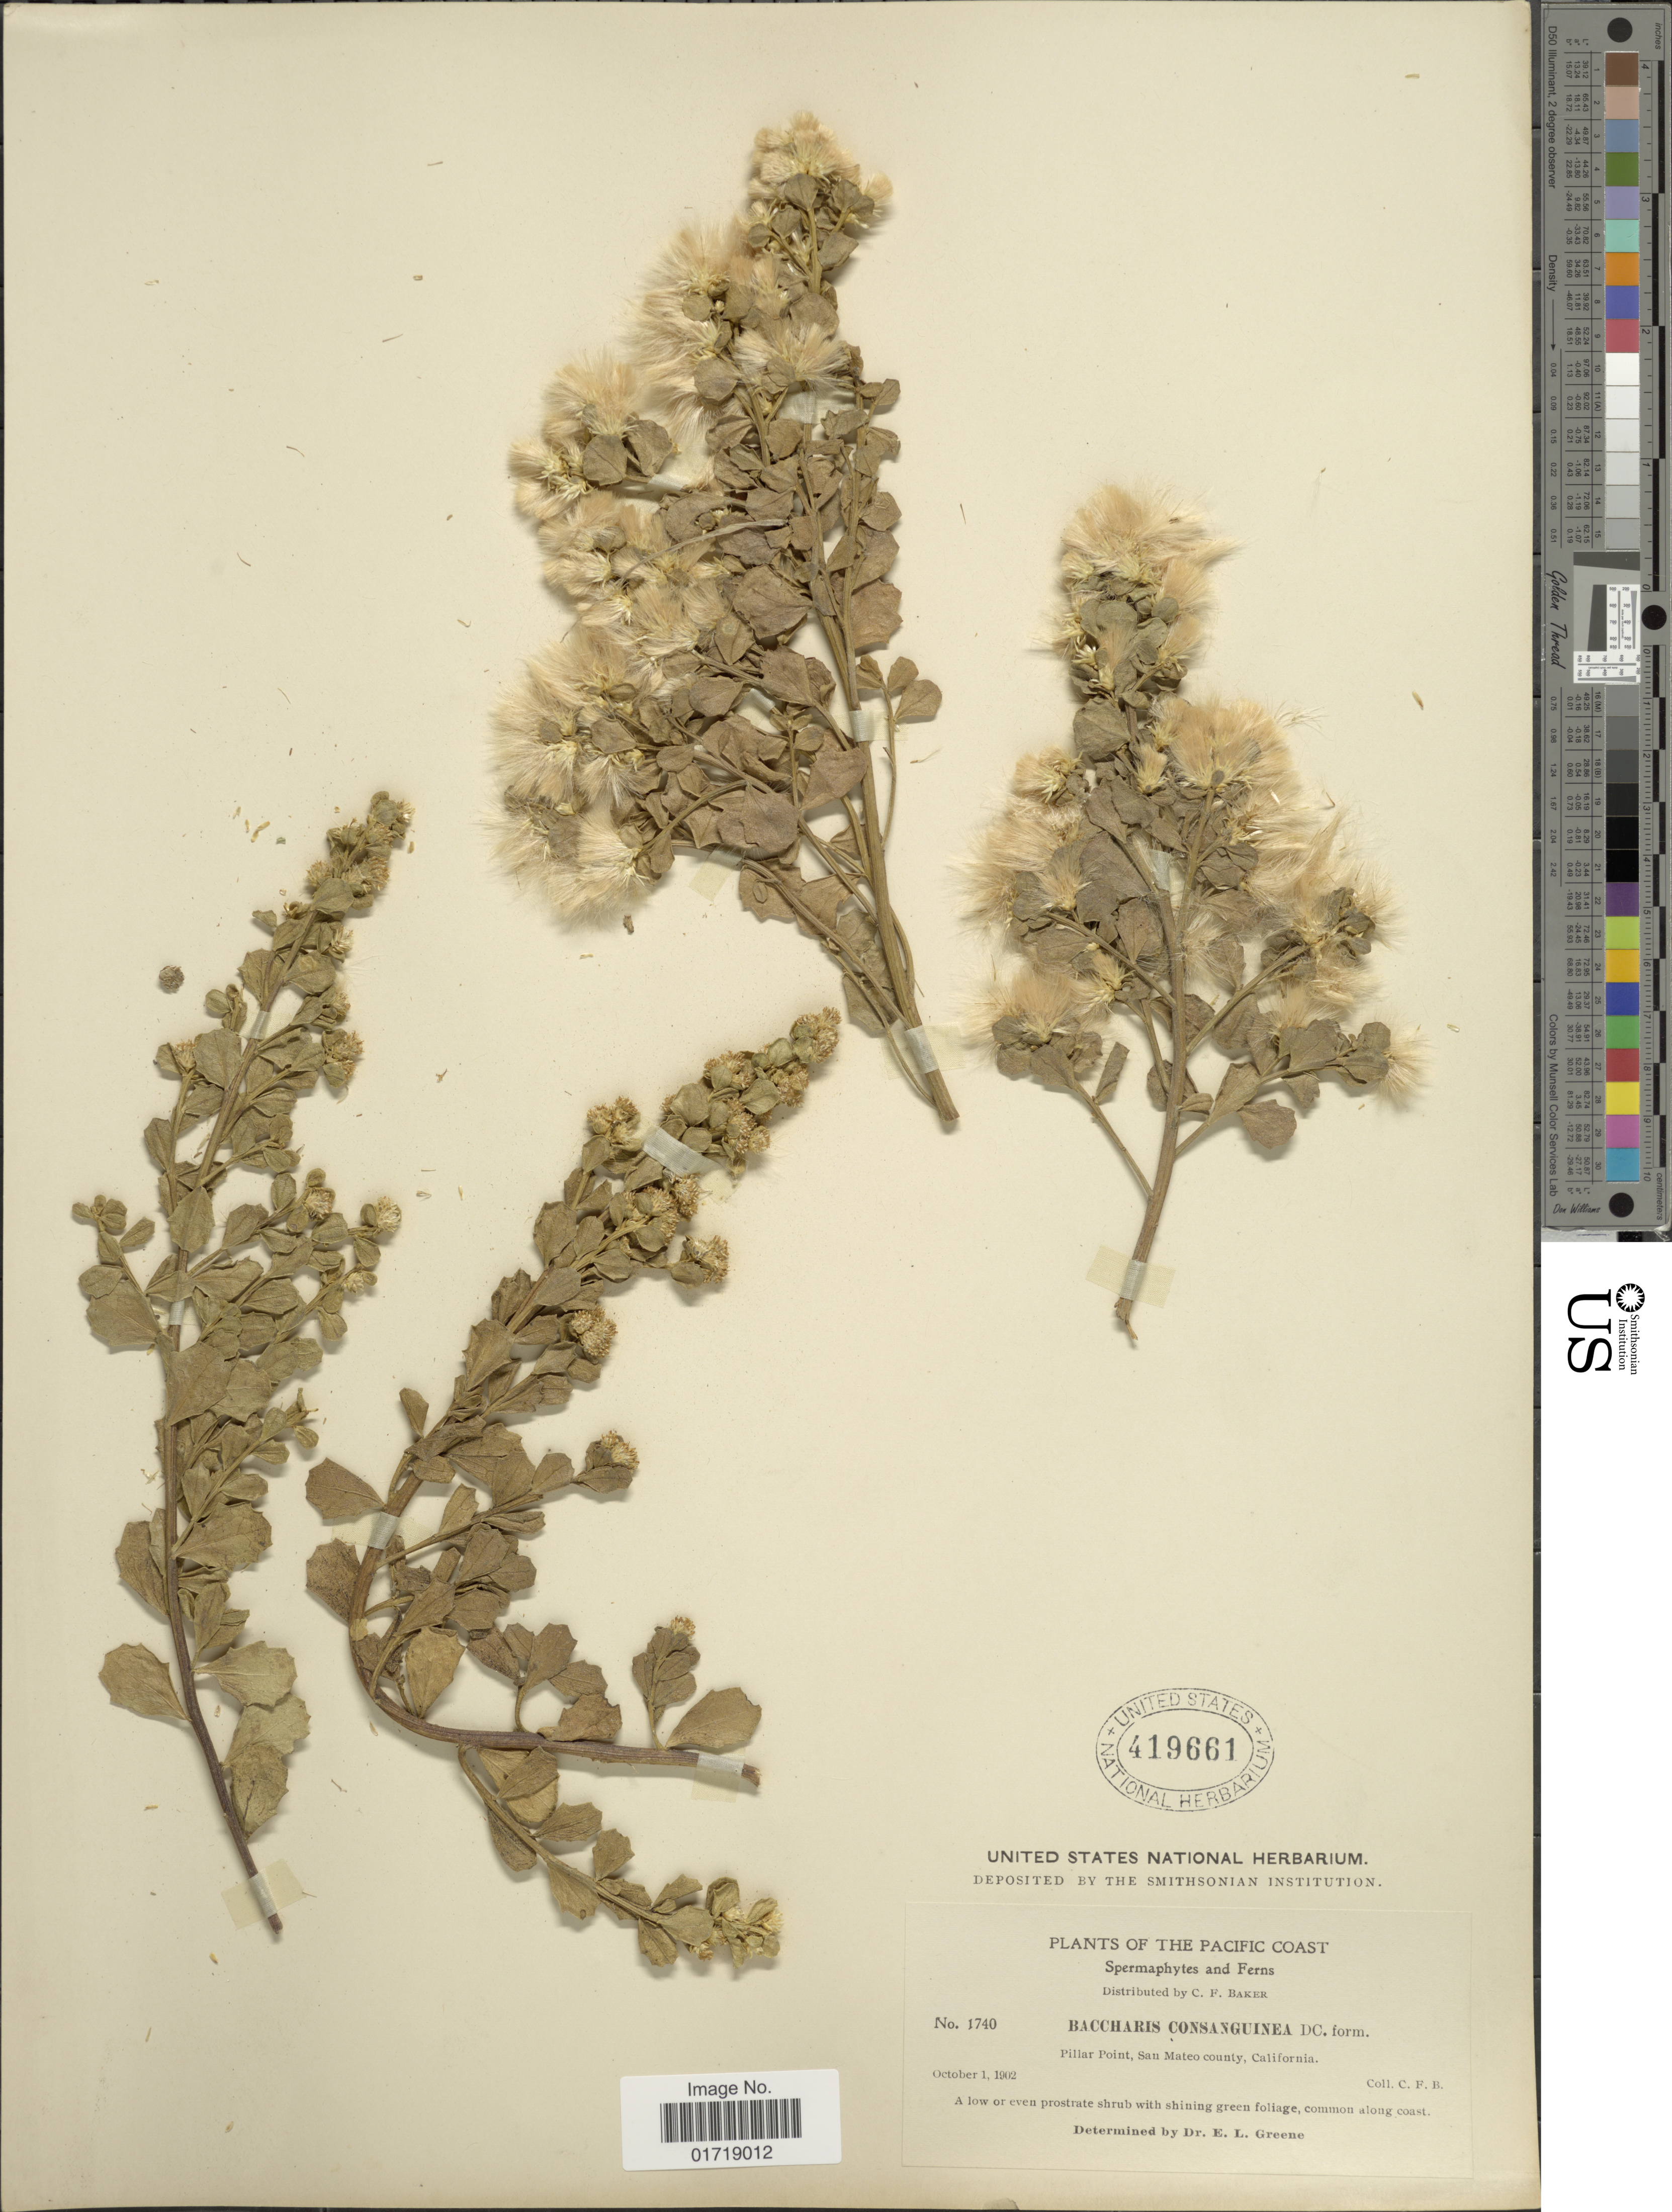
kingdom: Plantae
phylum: Tracheophyta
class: Magnoliopsida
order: Asterales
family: Asteraceae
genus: Baccharis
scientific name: Baccharis pilularis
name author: DC.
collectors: C. F. Baker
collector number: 1740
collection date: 1902-10-01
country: United States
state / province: California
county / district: San Mateo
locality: The Pacific Coast, Pillar Point, San Mateo county, California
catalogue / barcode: US 419661